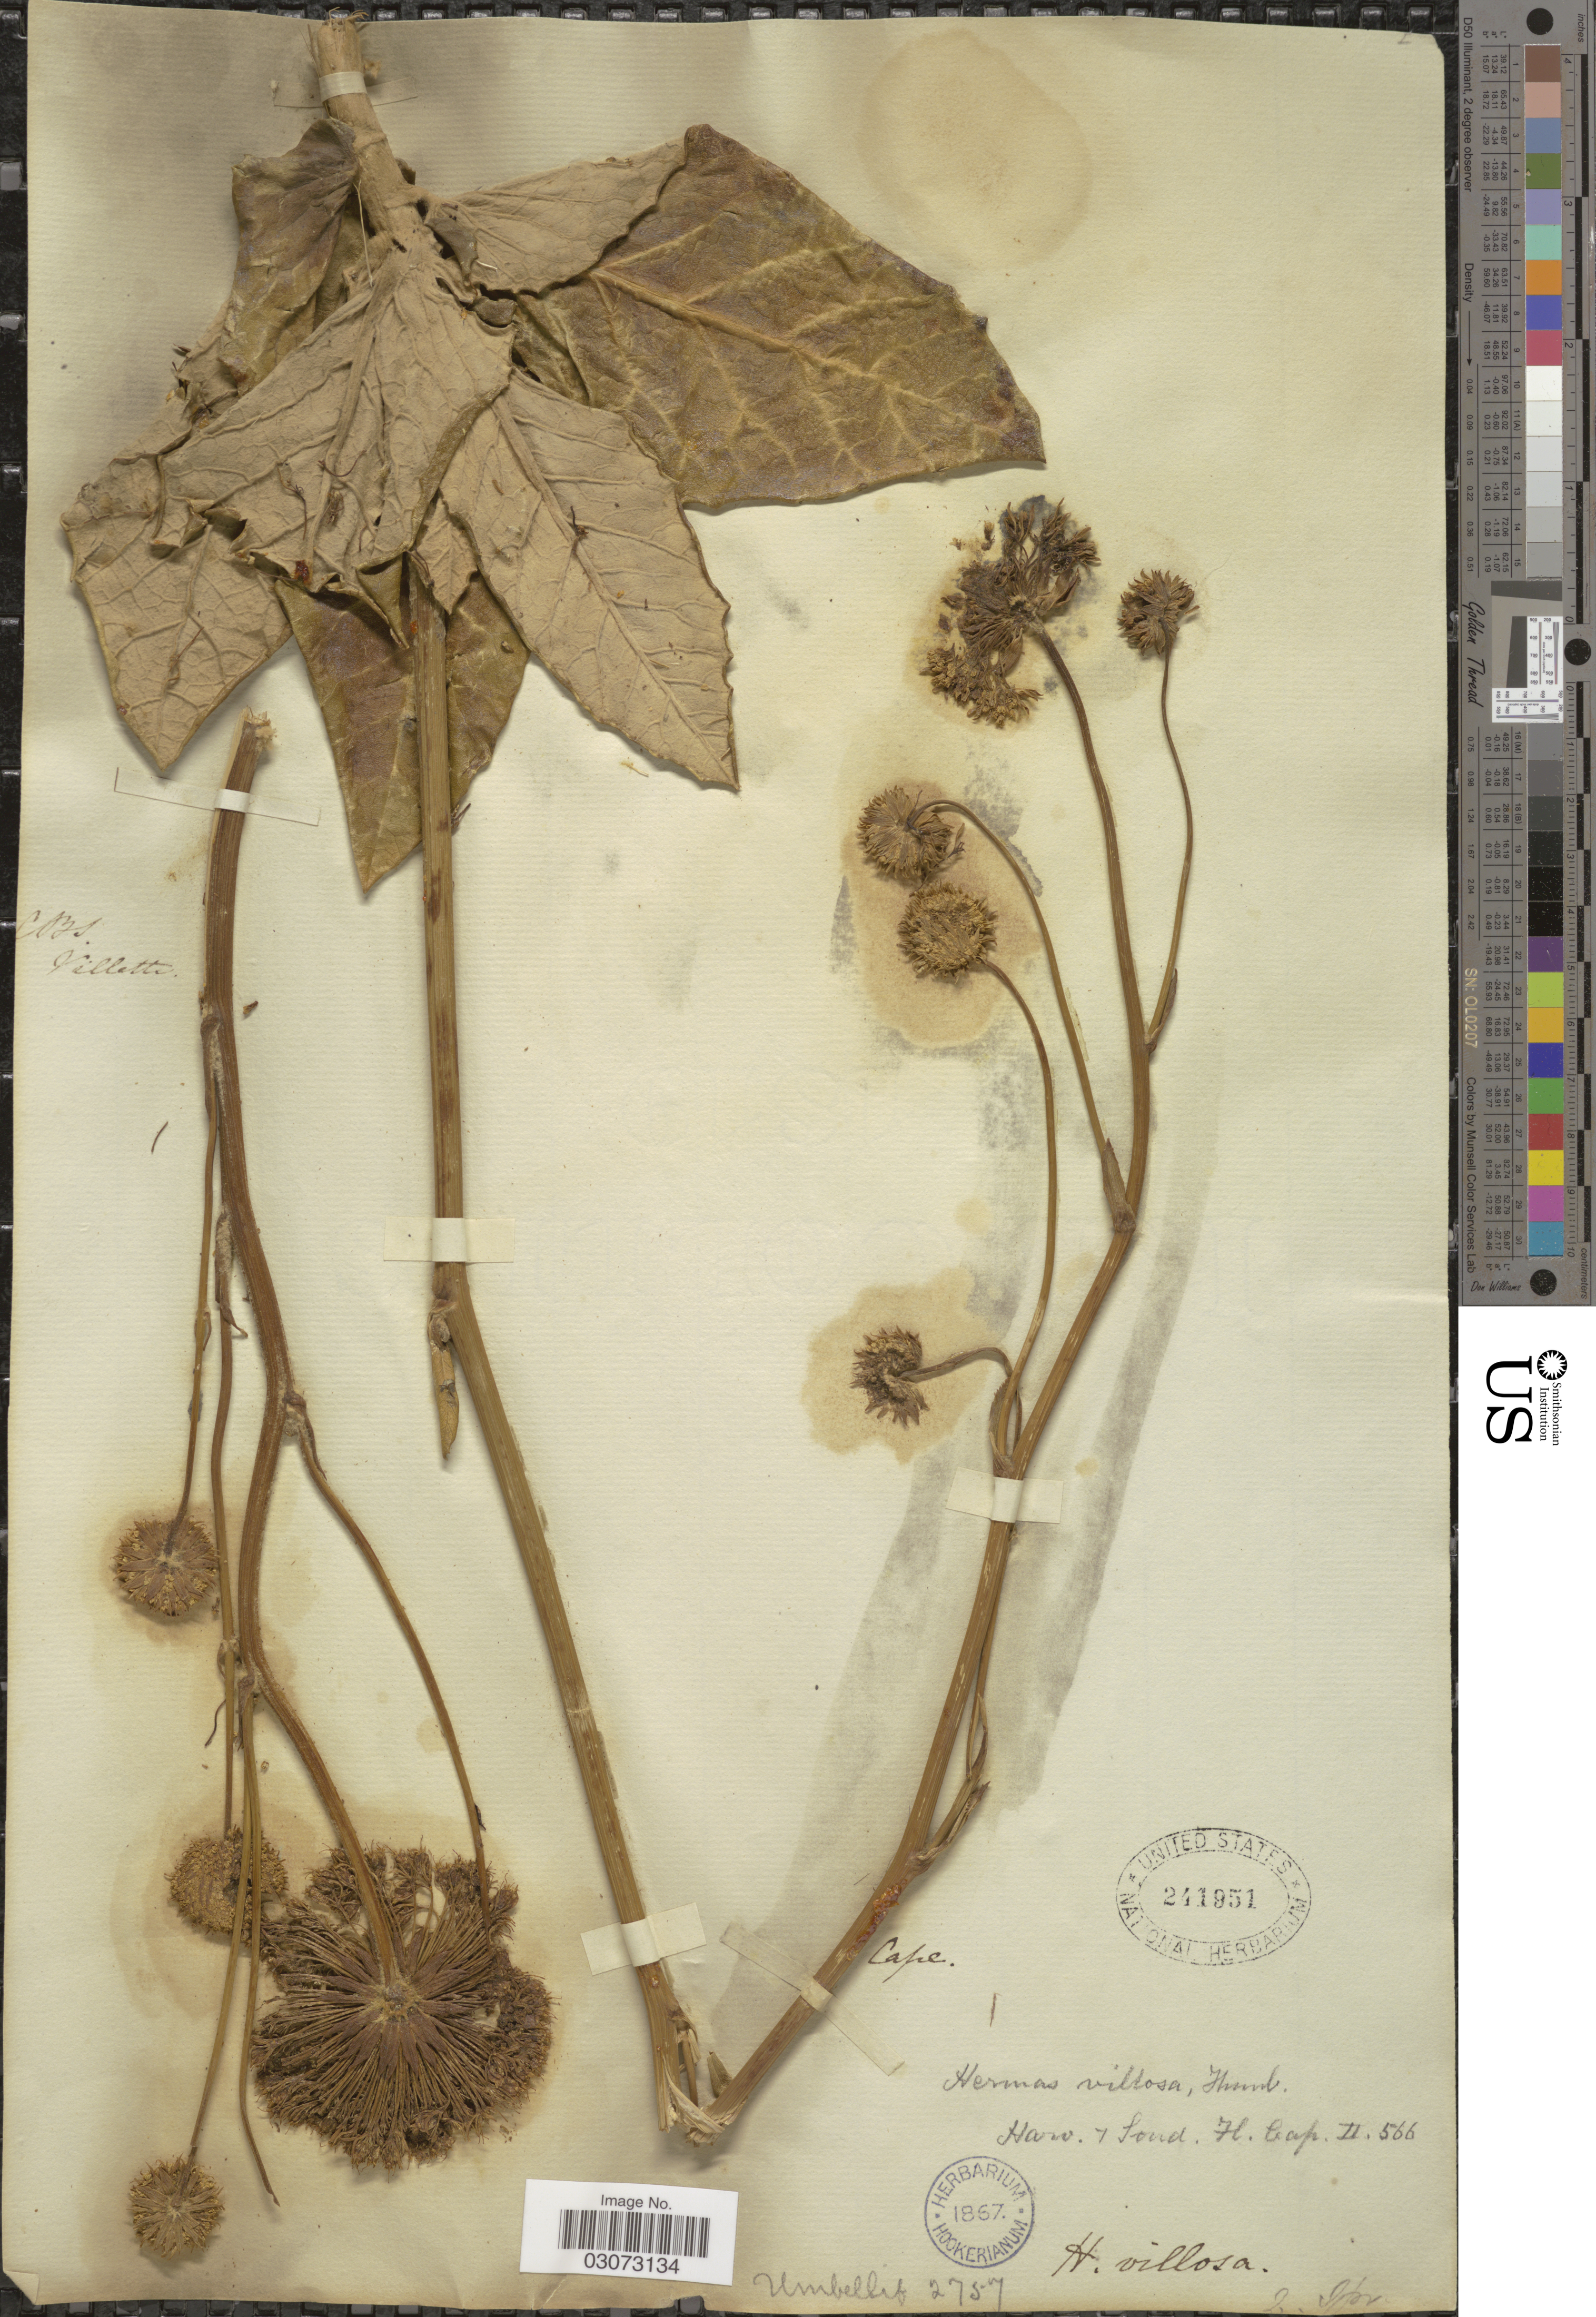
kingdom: Plantae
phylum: Tracheophyta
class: Magnoliopsida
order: Apiales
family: Apiaceae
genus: Hermas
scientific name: Hermas villosa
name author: (L.) Thunb.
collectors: H. Villosa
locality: Cape.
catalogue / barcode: US 241851